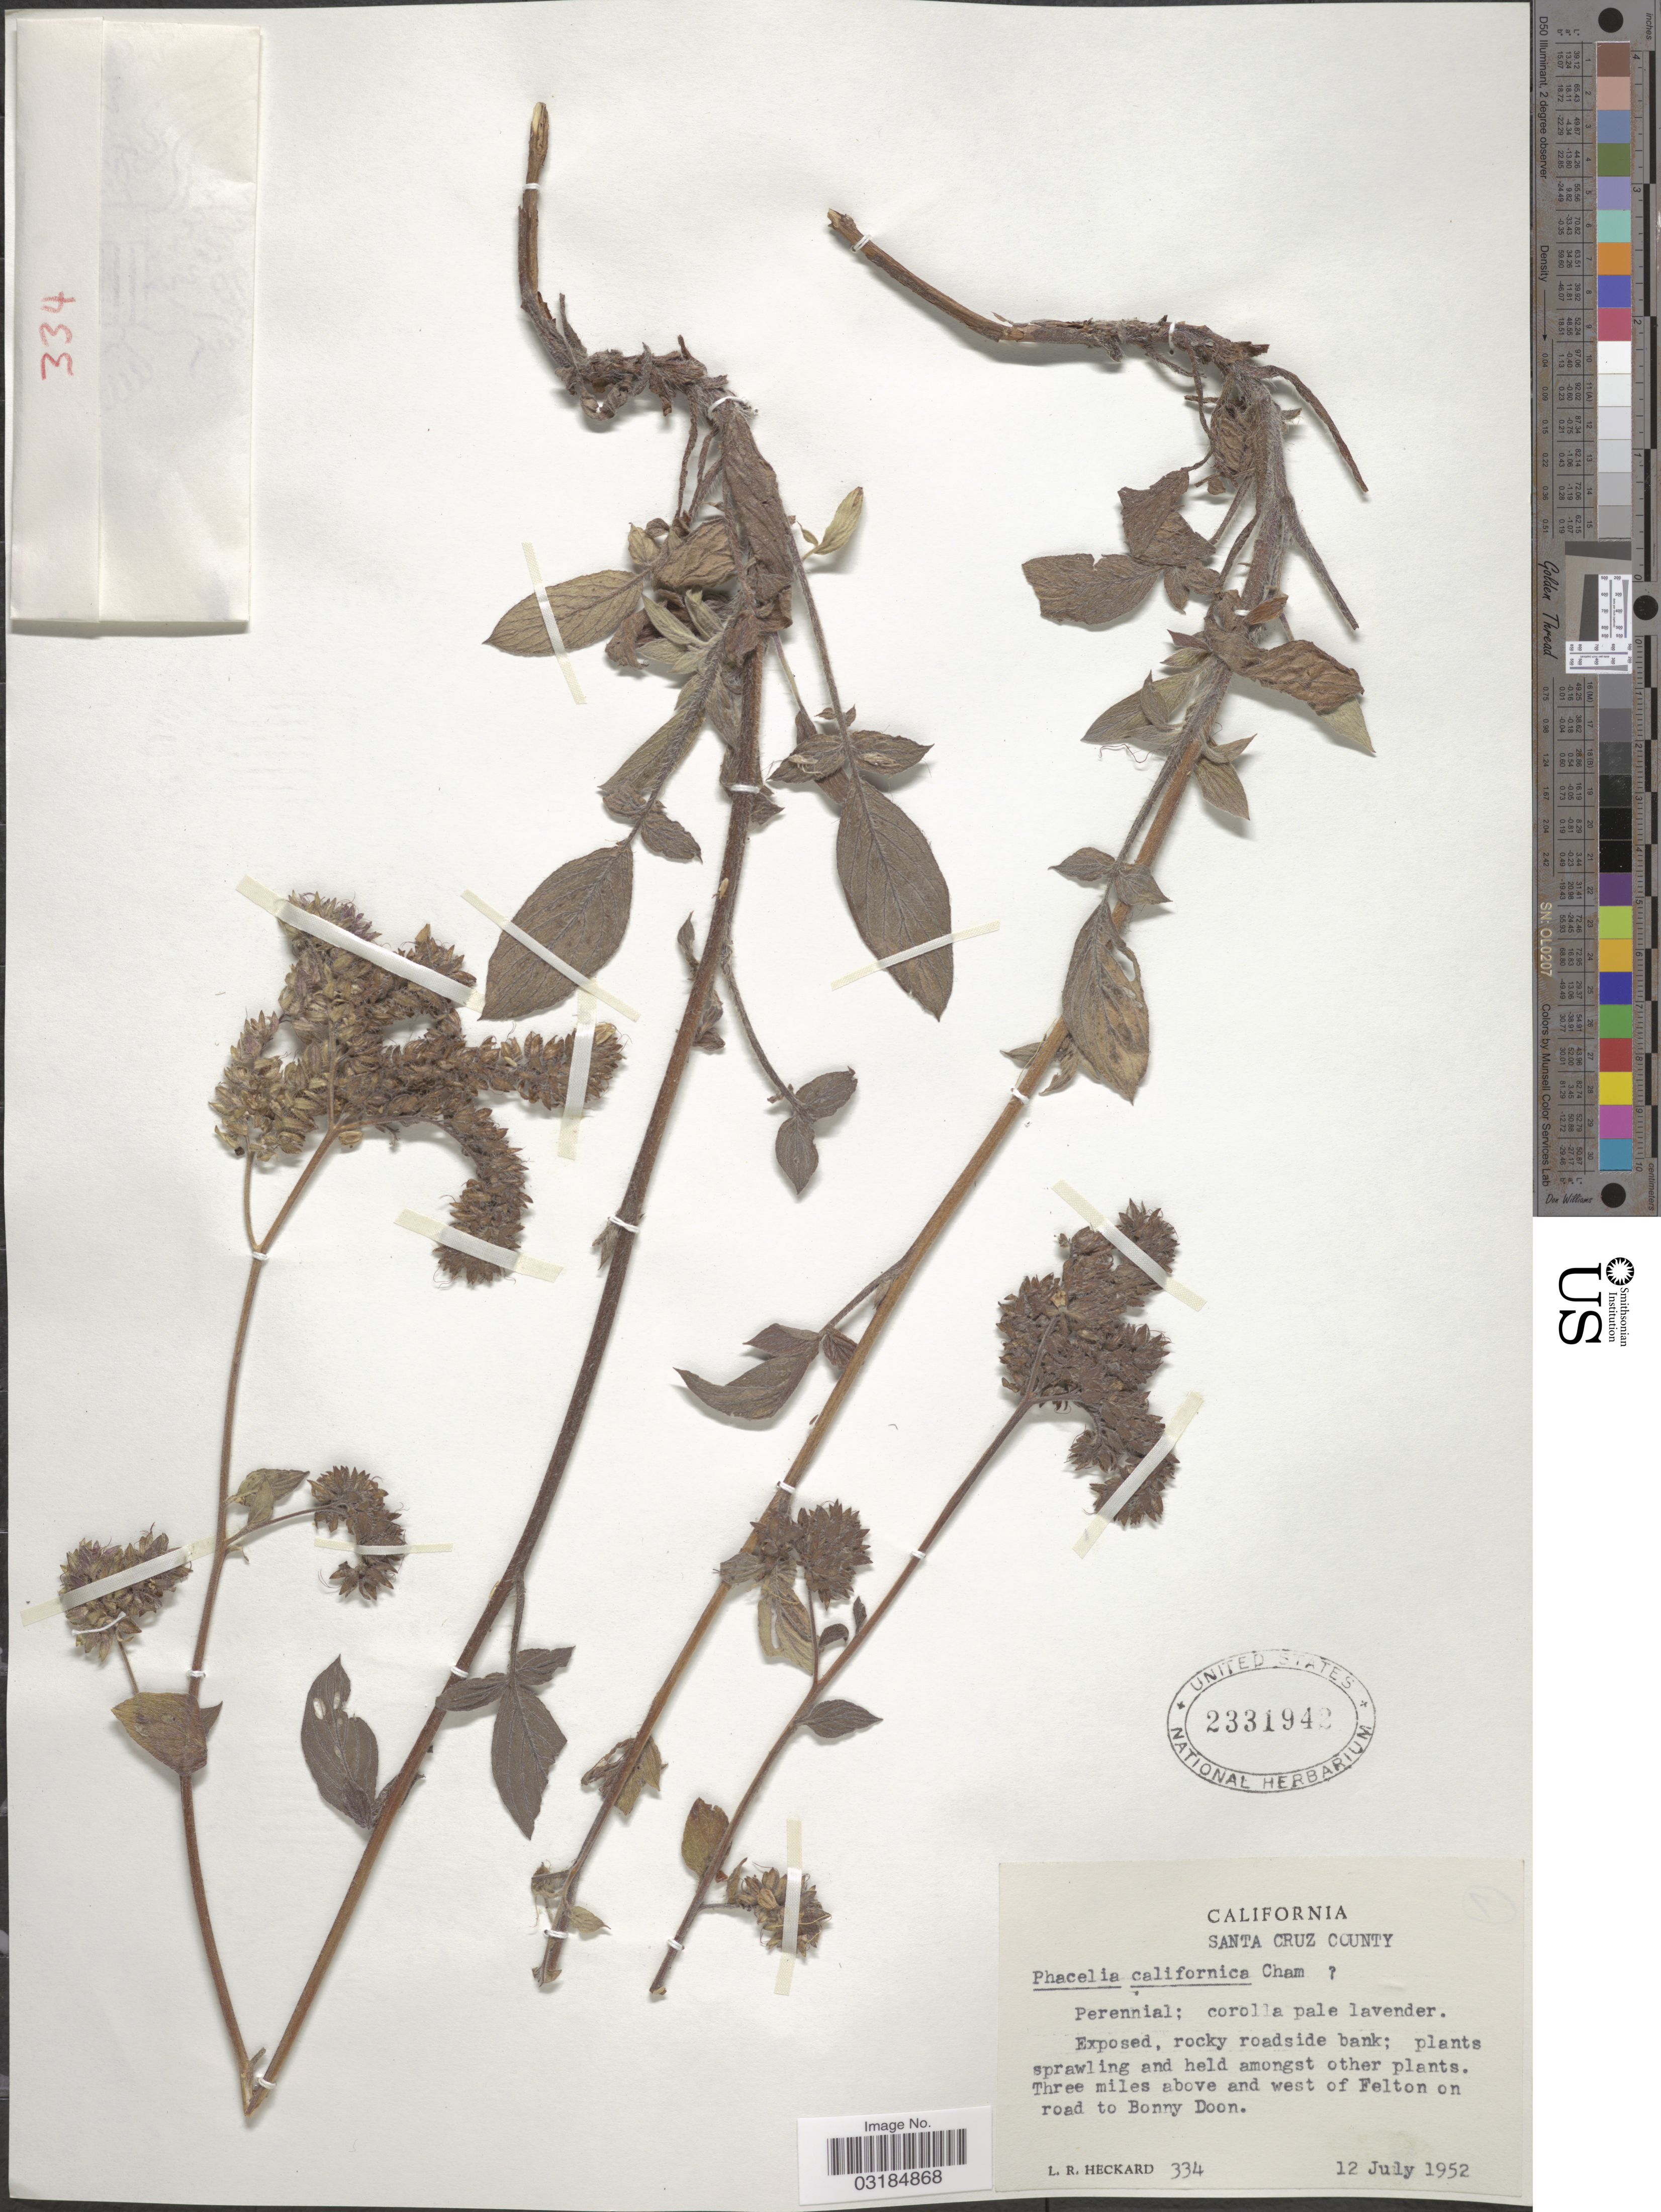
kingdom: Plantae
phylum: Tracheophyta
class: Magnoliopsida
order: Boraginales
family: Hydrophyllaceae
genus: Phacelia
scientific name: Phacelia californica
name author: Cham.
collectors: L. R. Heckard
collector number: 334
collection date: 1952-07-12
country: United States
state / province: California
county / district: Santa Cruz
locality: Santa Cruz County, Exposed, rocky roadside bank, Three miles above and west of Felton on road to Bonny Doon.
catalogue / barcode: US 2331942